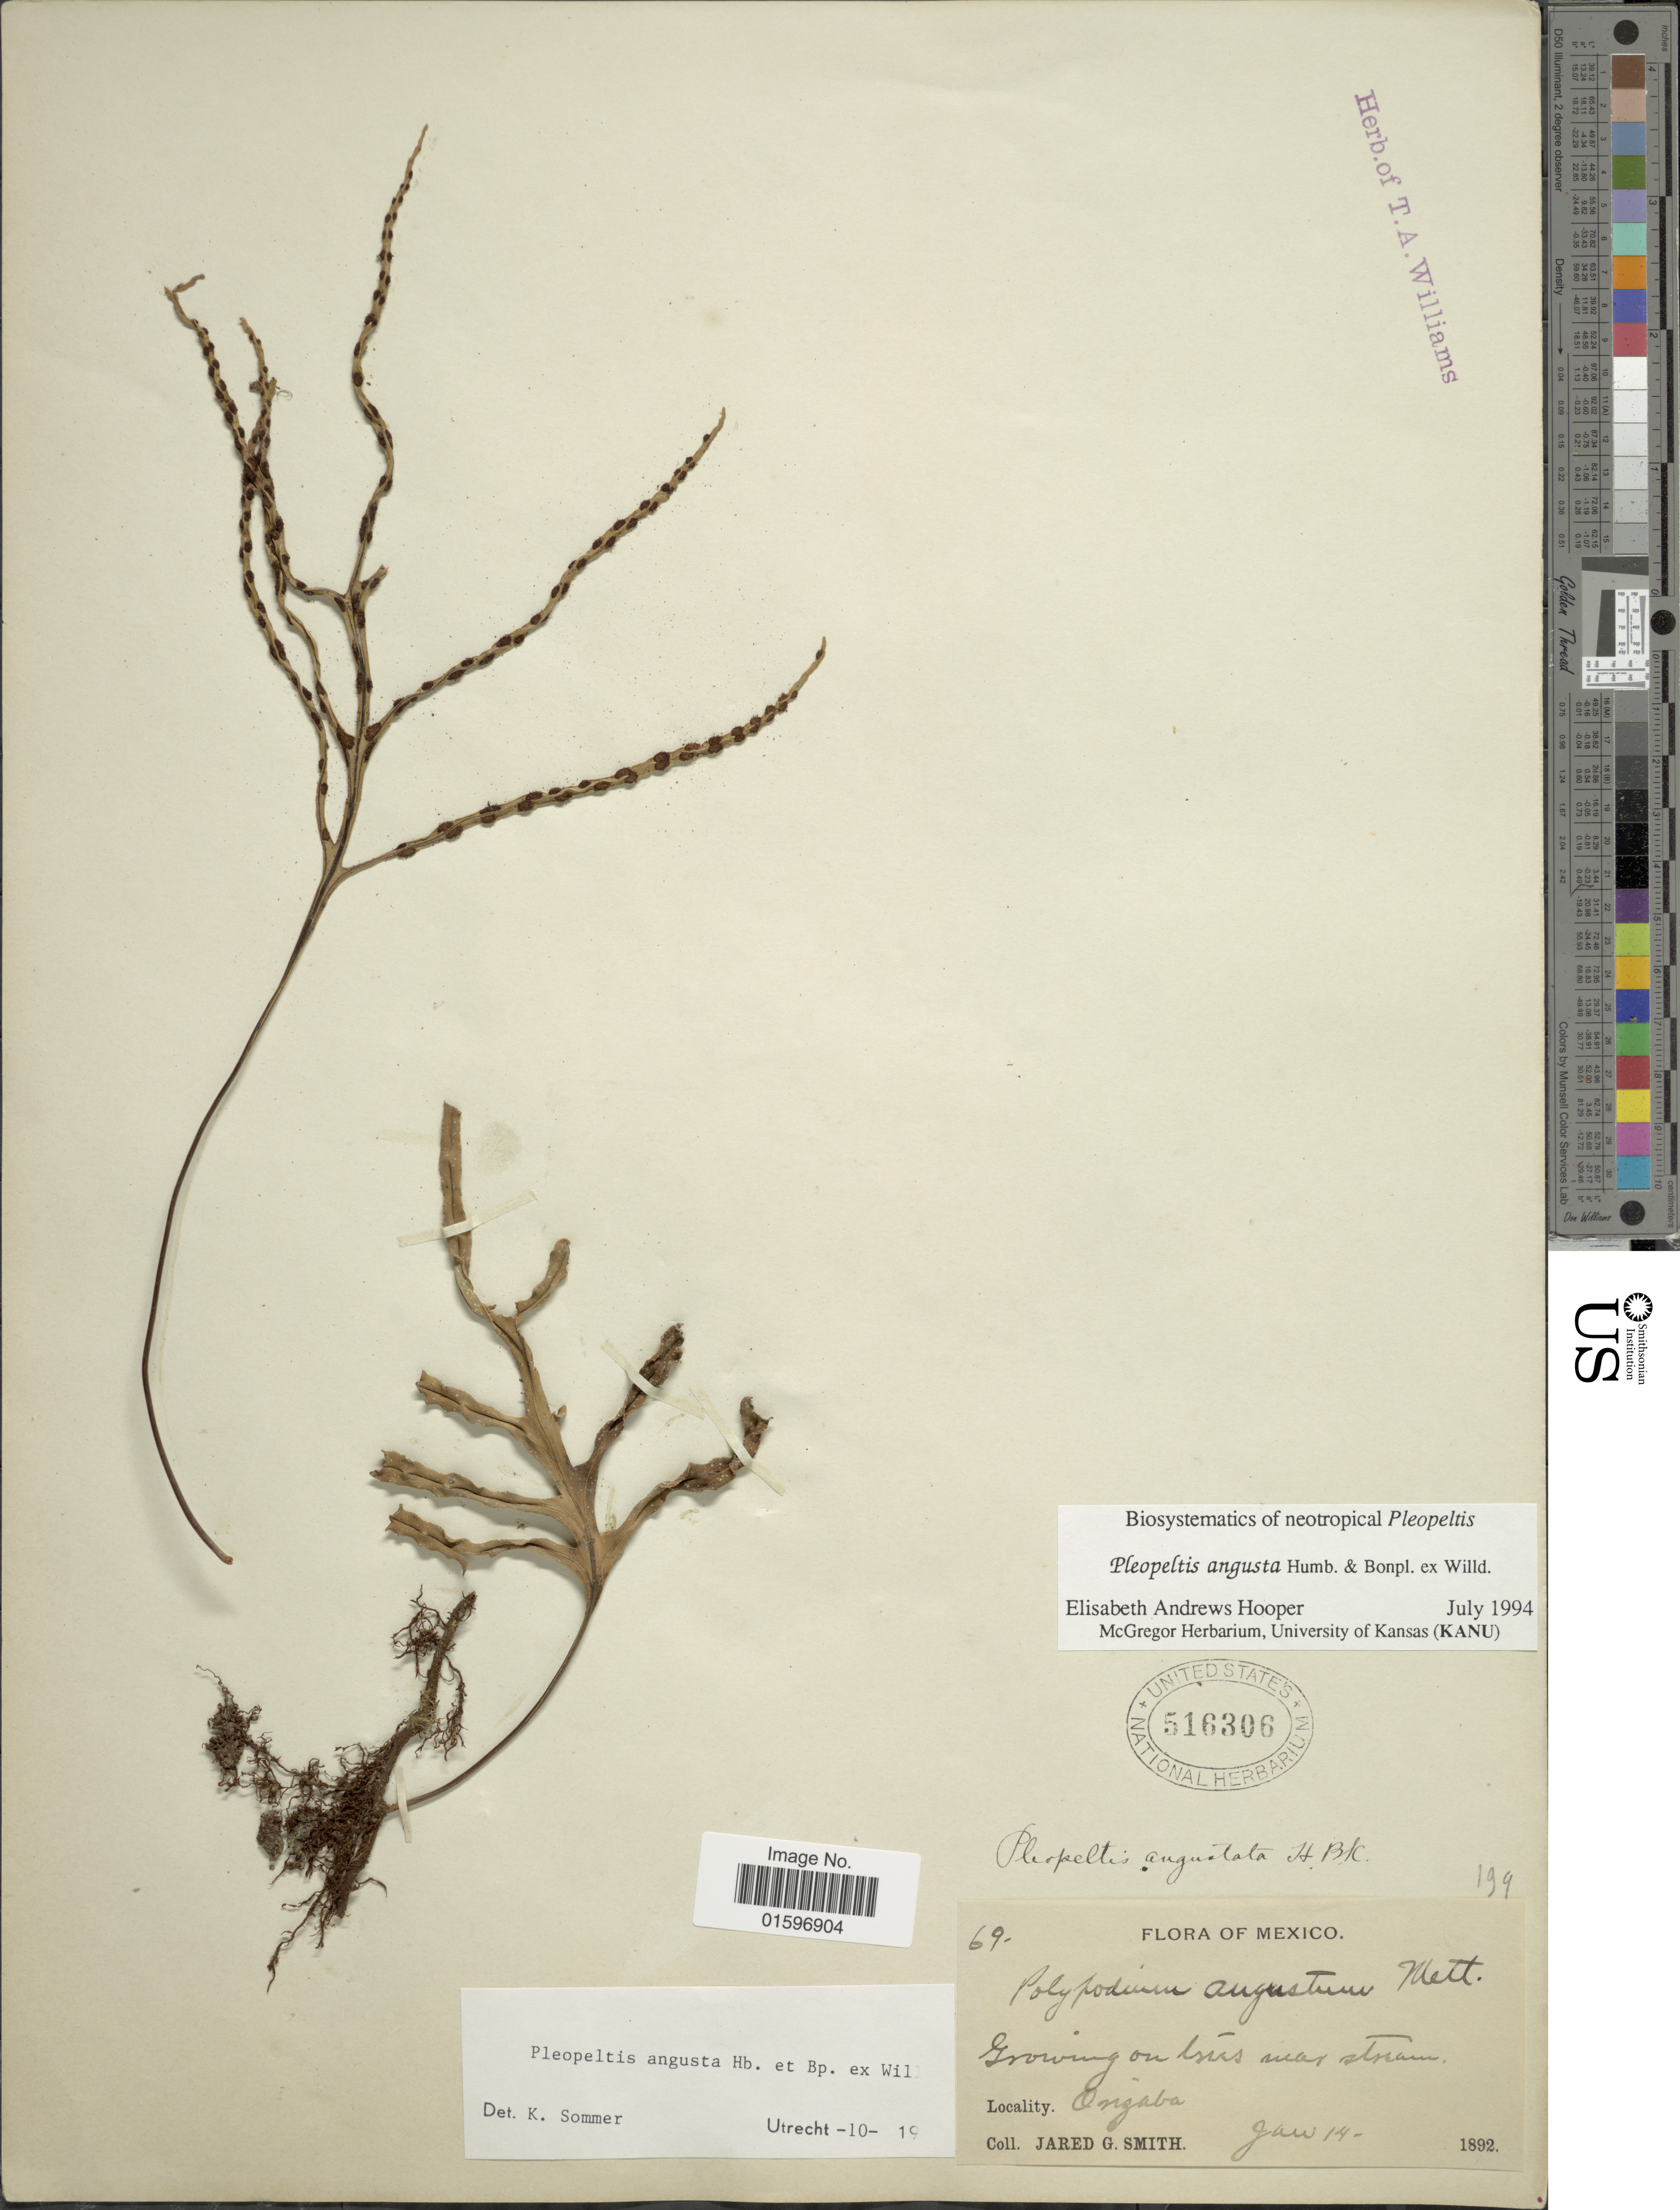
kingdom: Plantae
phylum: Tracheophyta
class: Polypodiopsida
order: Polypodiales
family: Polypodiaceae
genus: Pleopeltis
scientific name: Pleopeltis angusta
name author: Humb. & Bonap. ex Willd.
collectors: J. G. Smith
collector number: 69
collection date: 1892-01-14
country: Mexico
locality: Orizaba.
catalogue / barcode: US 516306